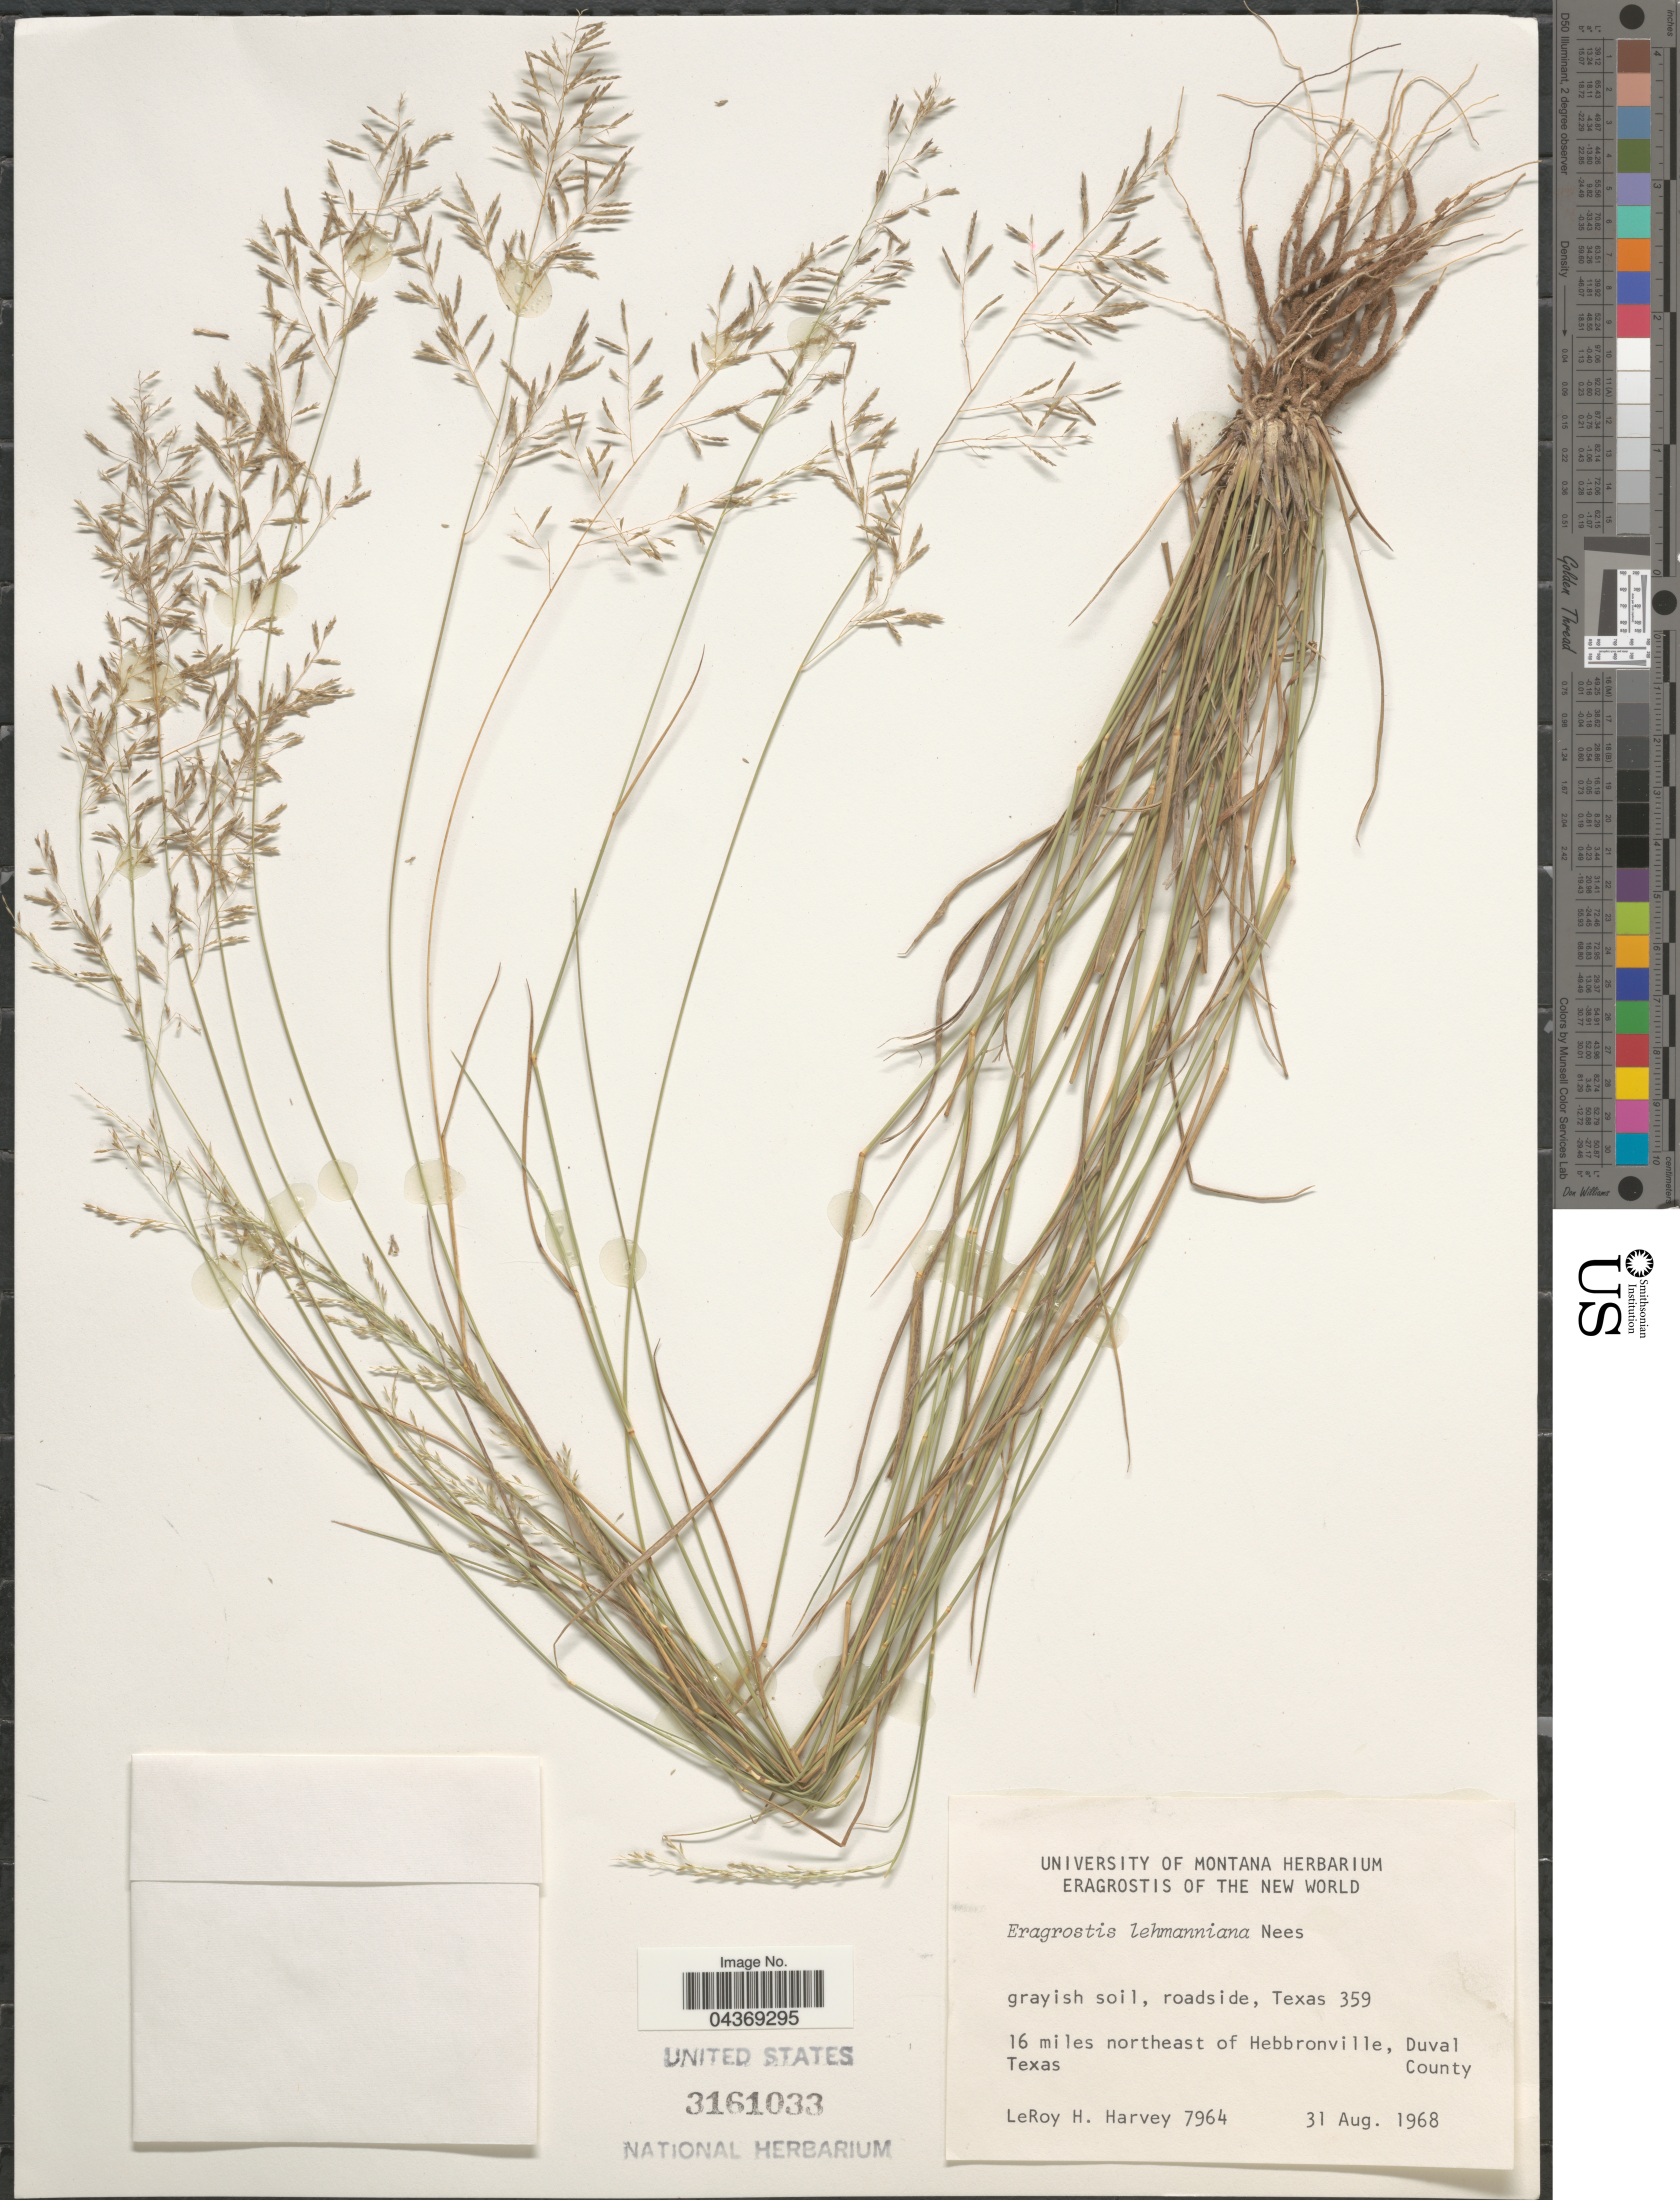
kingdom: Plantae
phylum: Tracheophyta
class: Liliopsida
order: Poales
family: Poaceae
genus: Eragrostis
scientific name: Eragrostis lehmanniana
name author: Nees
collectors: L. H. Harvey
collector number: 7964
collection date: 1968-08-31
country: United States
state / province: Texas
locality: Roadside, Texas 359. 16 miles northeast of Hebbronville, Duval County.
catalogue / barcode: US 3161033